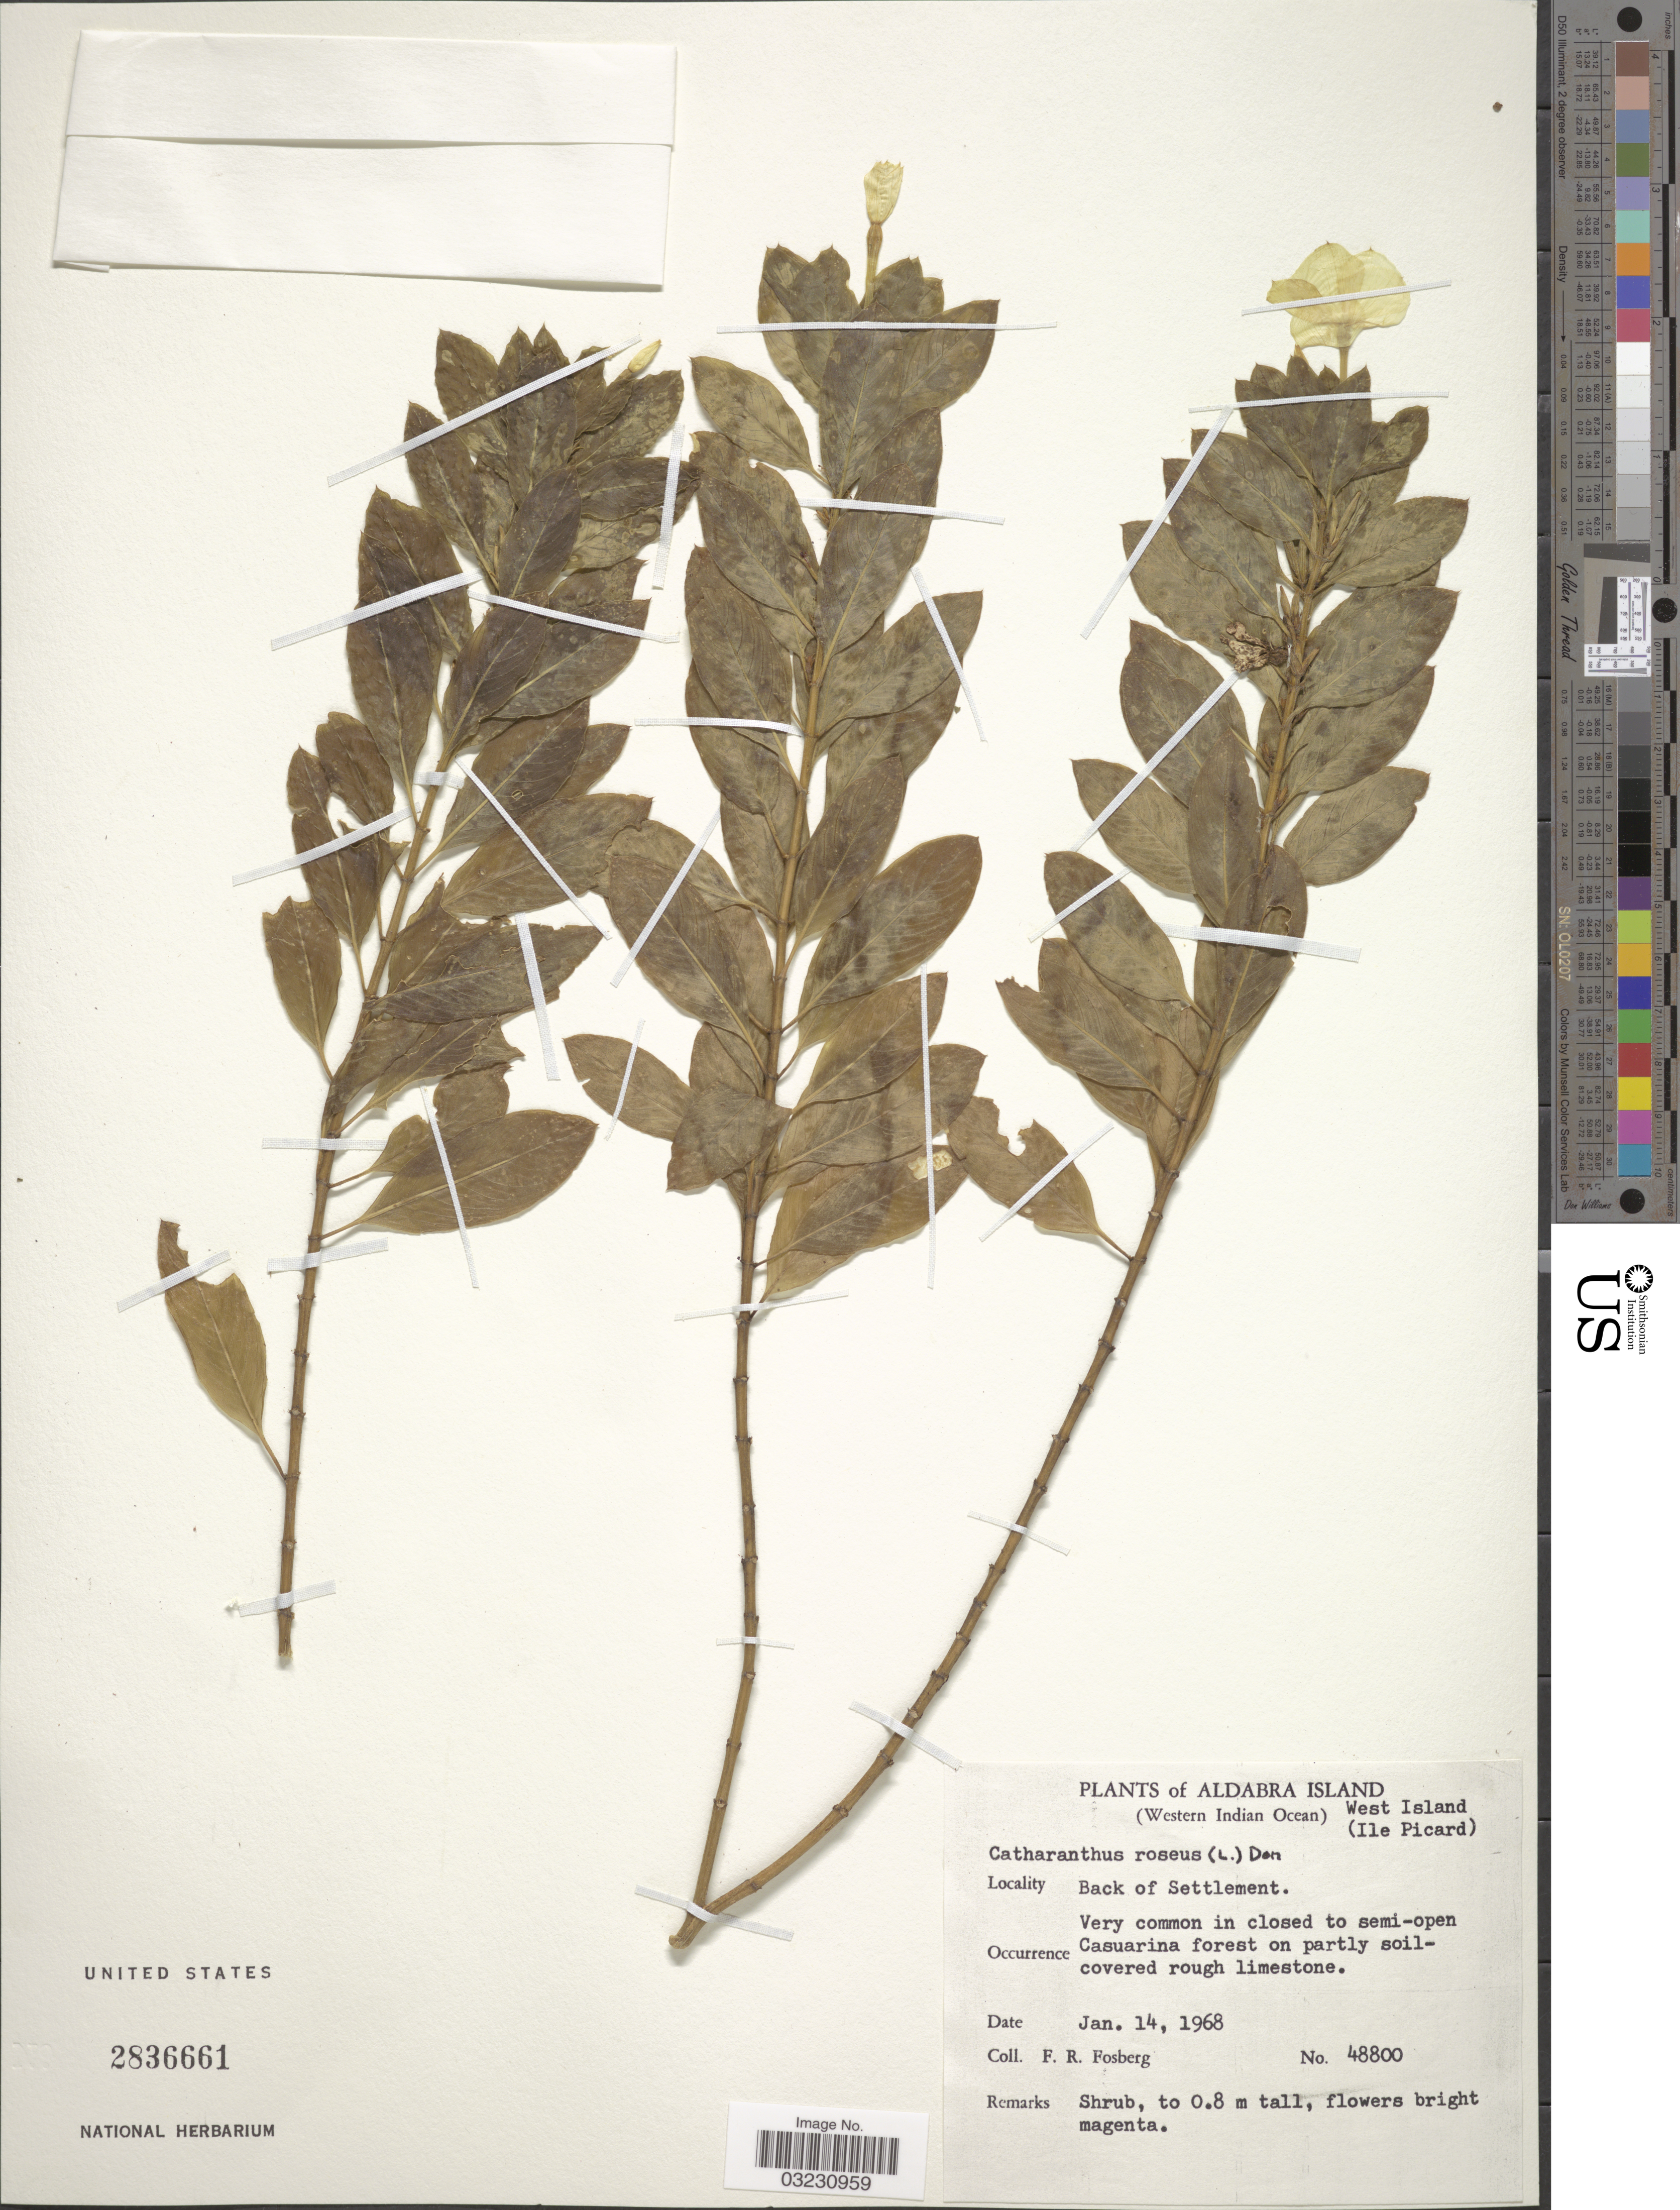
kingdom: Plantae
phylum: Tracheophyta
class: Magnoliopsida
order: Gentianales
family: Apocynaceae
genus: Catharanthus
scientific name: Catharanthus roseus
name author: (L.) G. Don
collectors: F. R. Fosberg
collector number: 48800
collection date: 1968-01-14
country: Seychelles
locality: Aldabra Island (Western Indian Ocean) West Island (Ile Picard). Back of Settlement.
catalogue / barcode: US 2836661